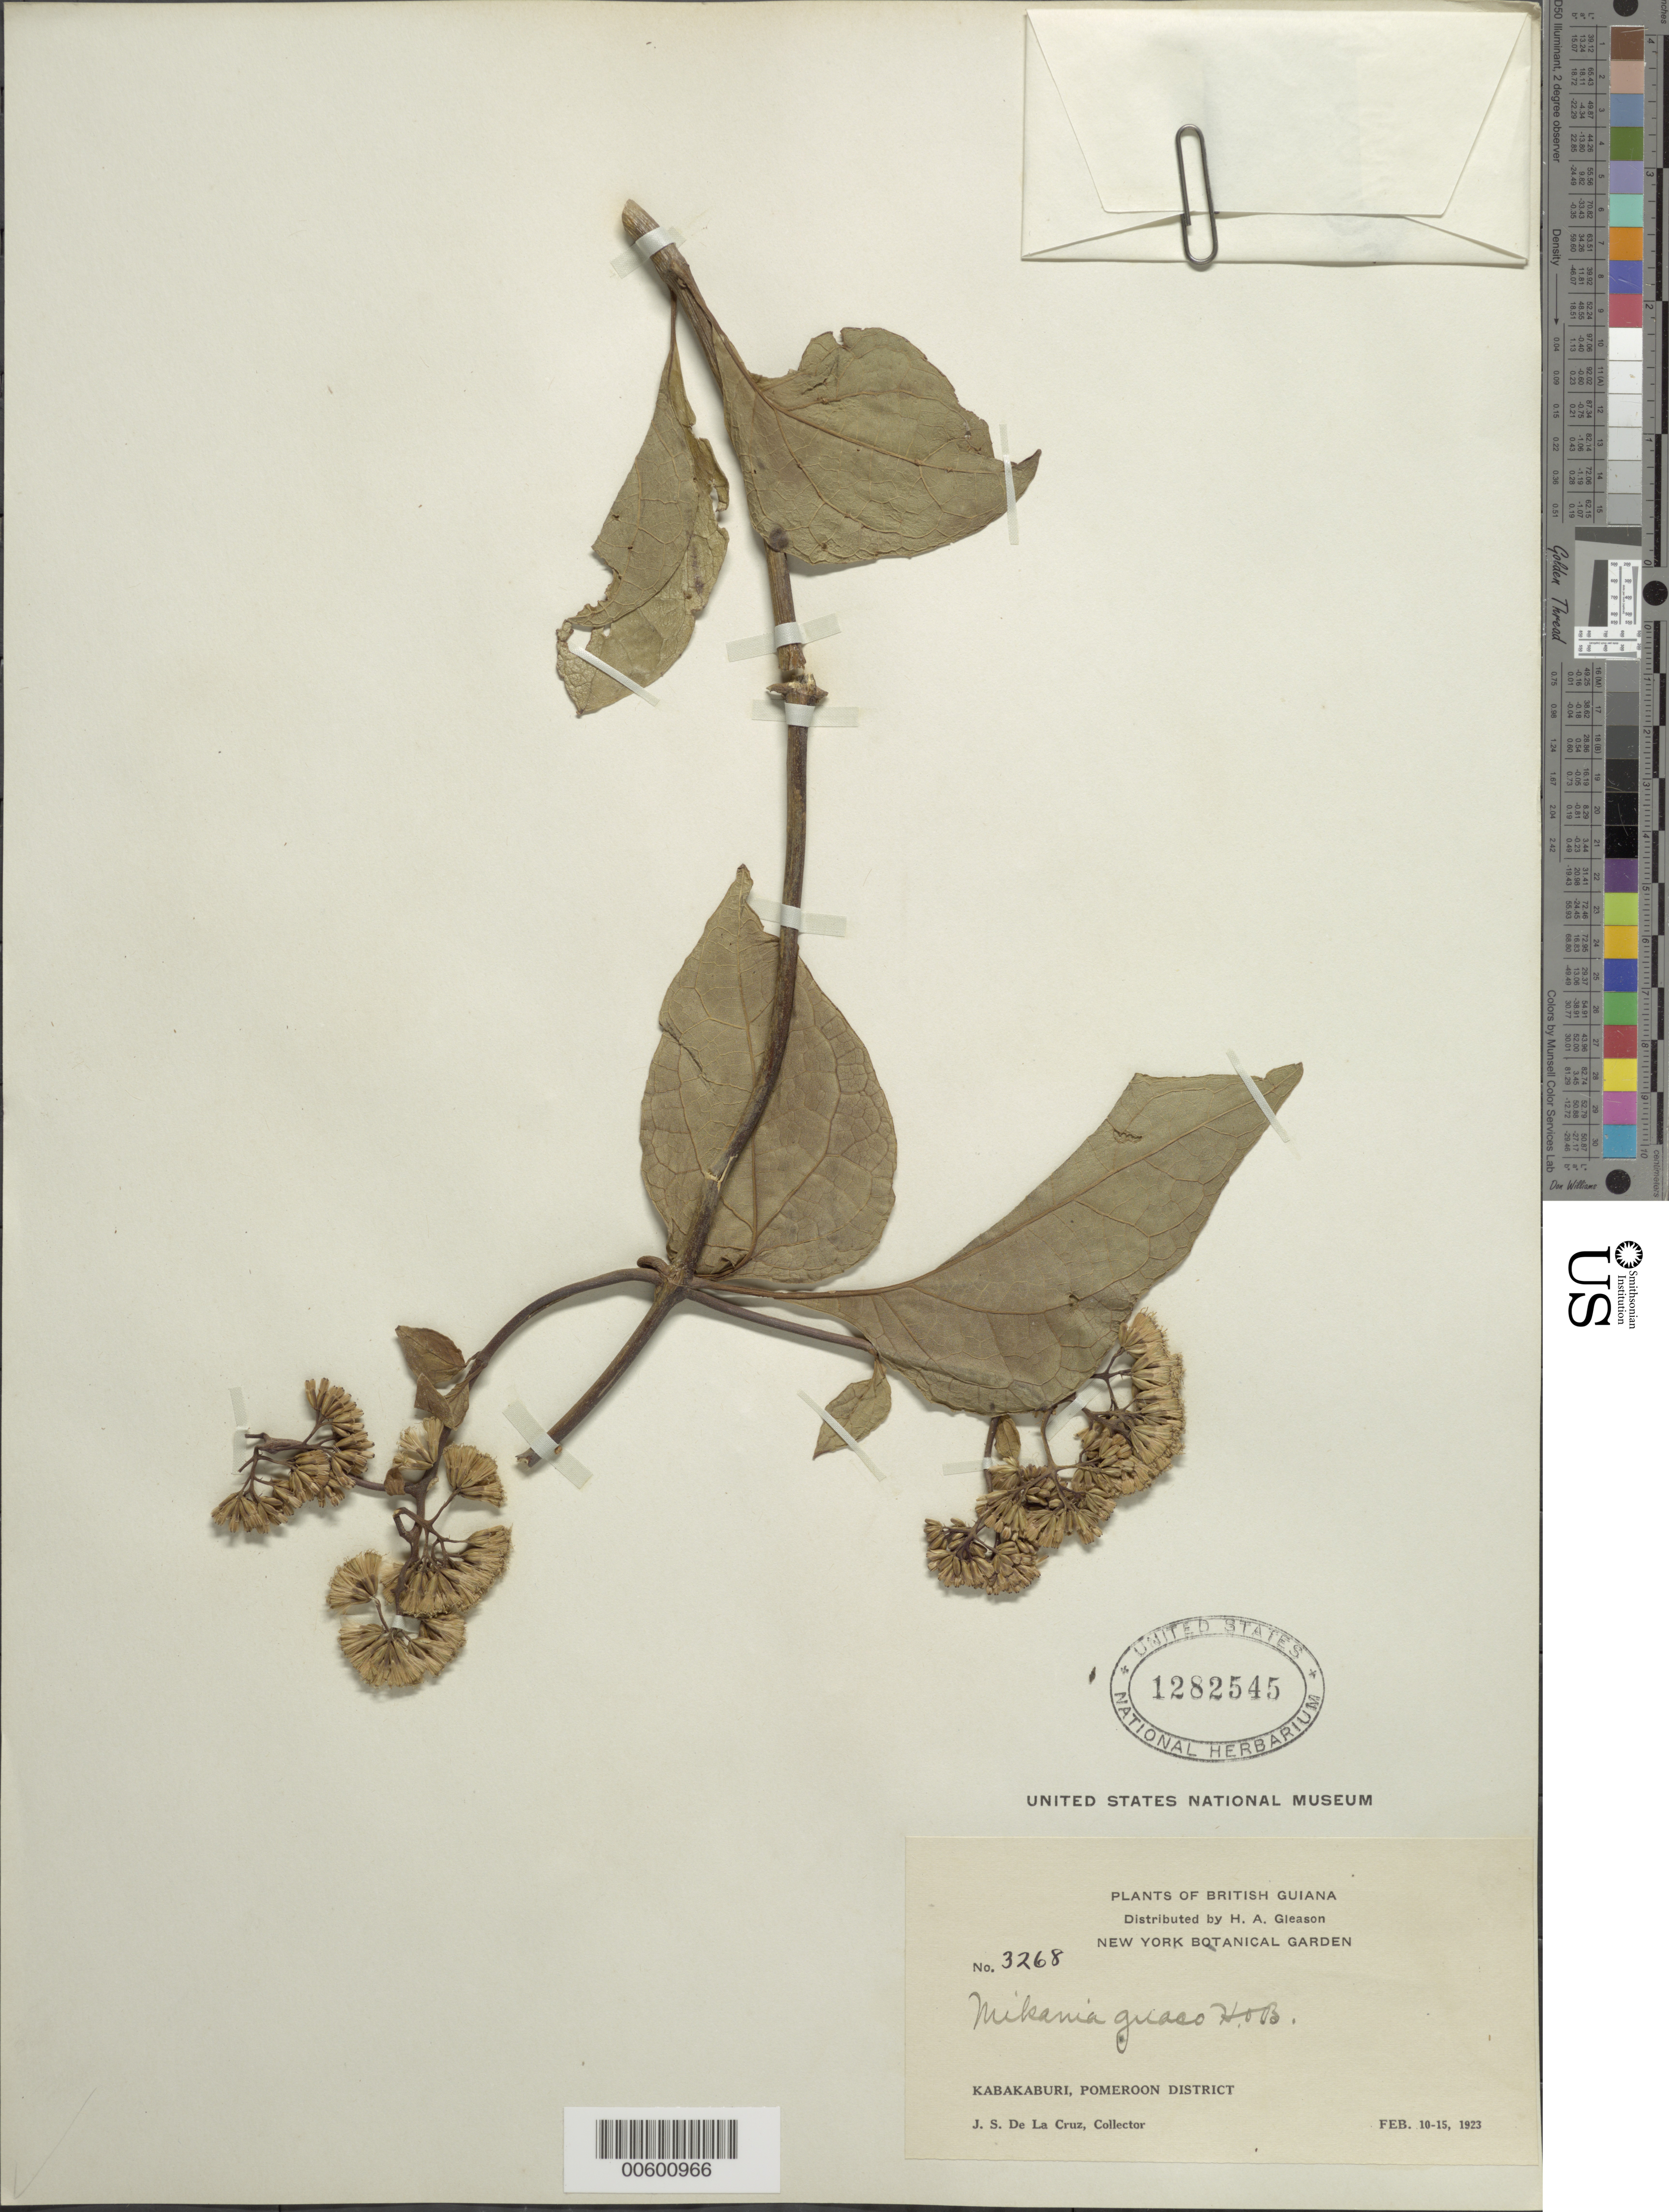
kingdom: Plantae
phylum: Tracheophyta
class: Magnoliopsida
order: Asterales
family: Asteraceae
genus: Mikania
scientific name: Mikania guaco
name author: Humb. & Bonpl.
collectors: J. S. de la Cruz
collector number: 3268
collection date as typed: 10-Feb-23 to 15-Feb-23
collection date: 1923-02-10/1923-02-15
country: Guyana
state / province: Pomeroon-Supenaam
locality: Kabakaburi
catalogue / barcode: US 1282545